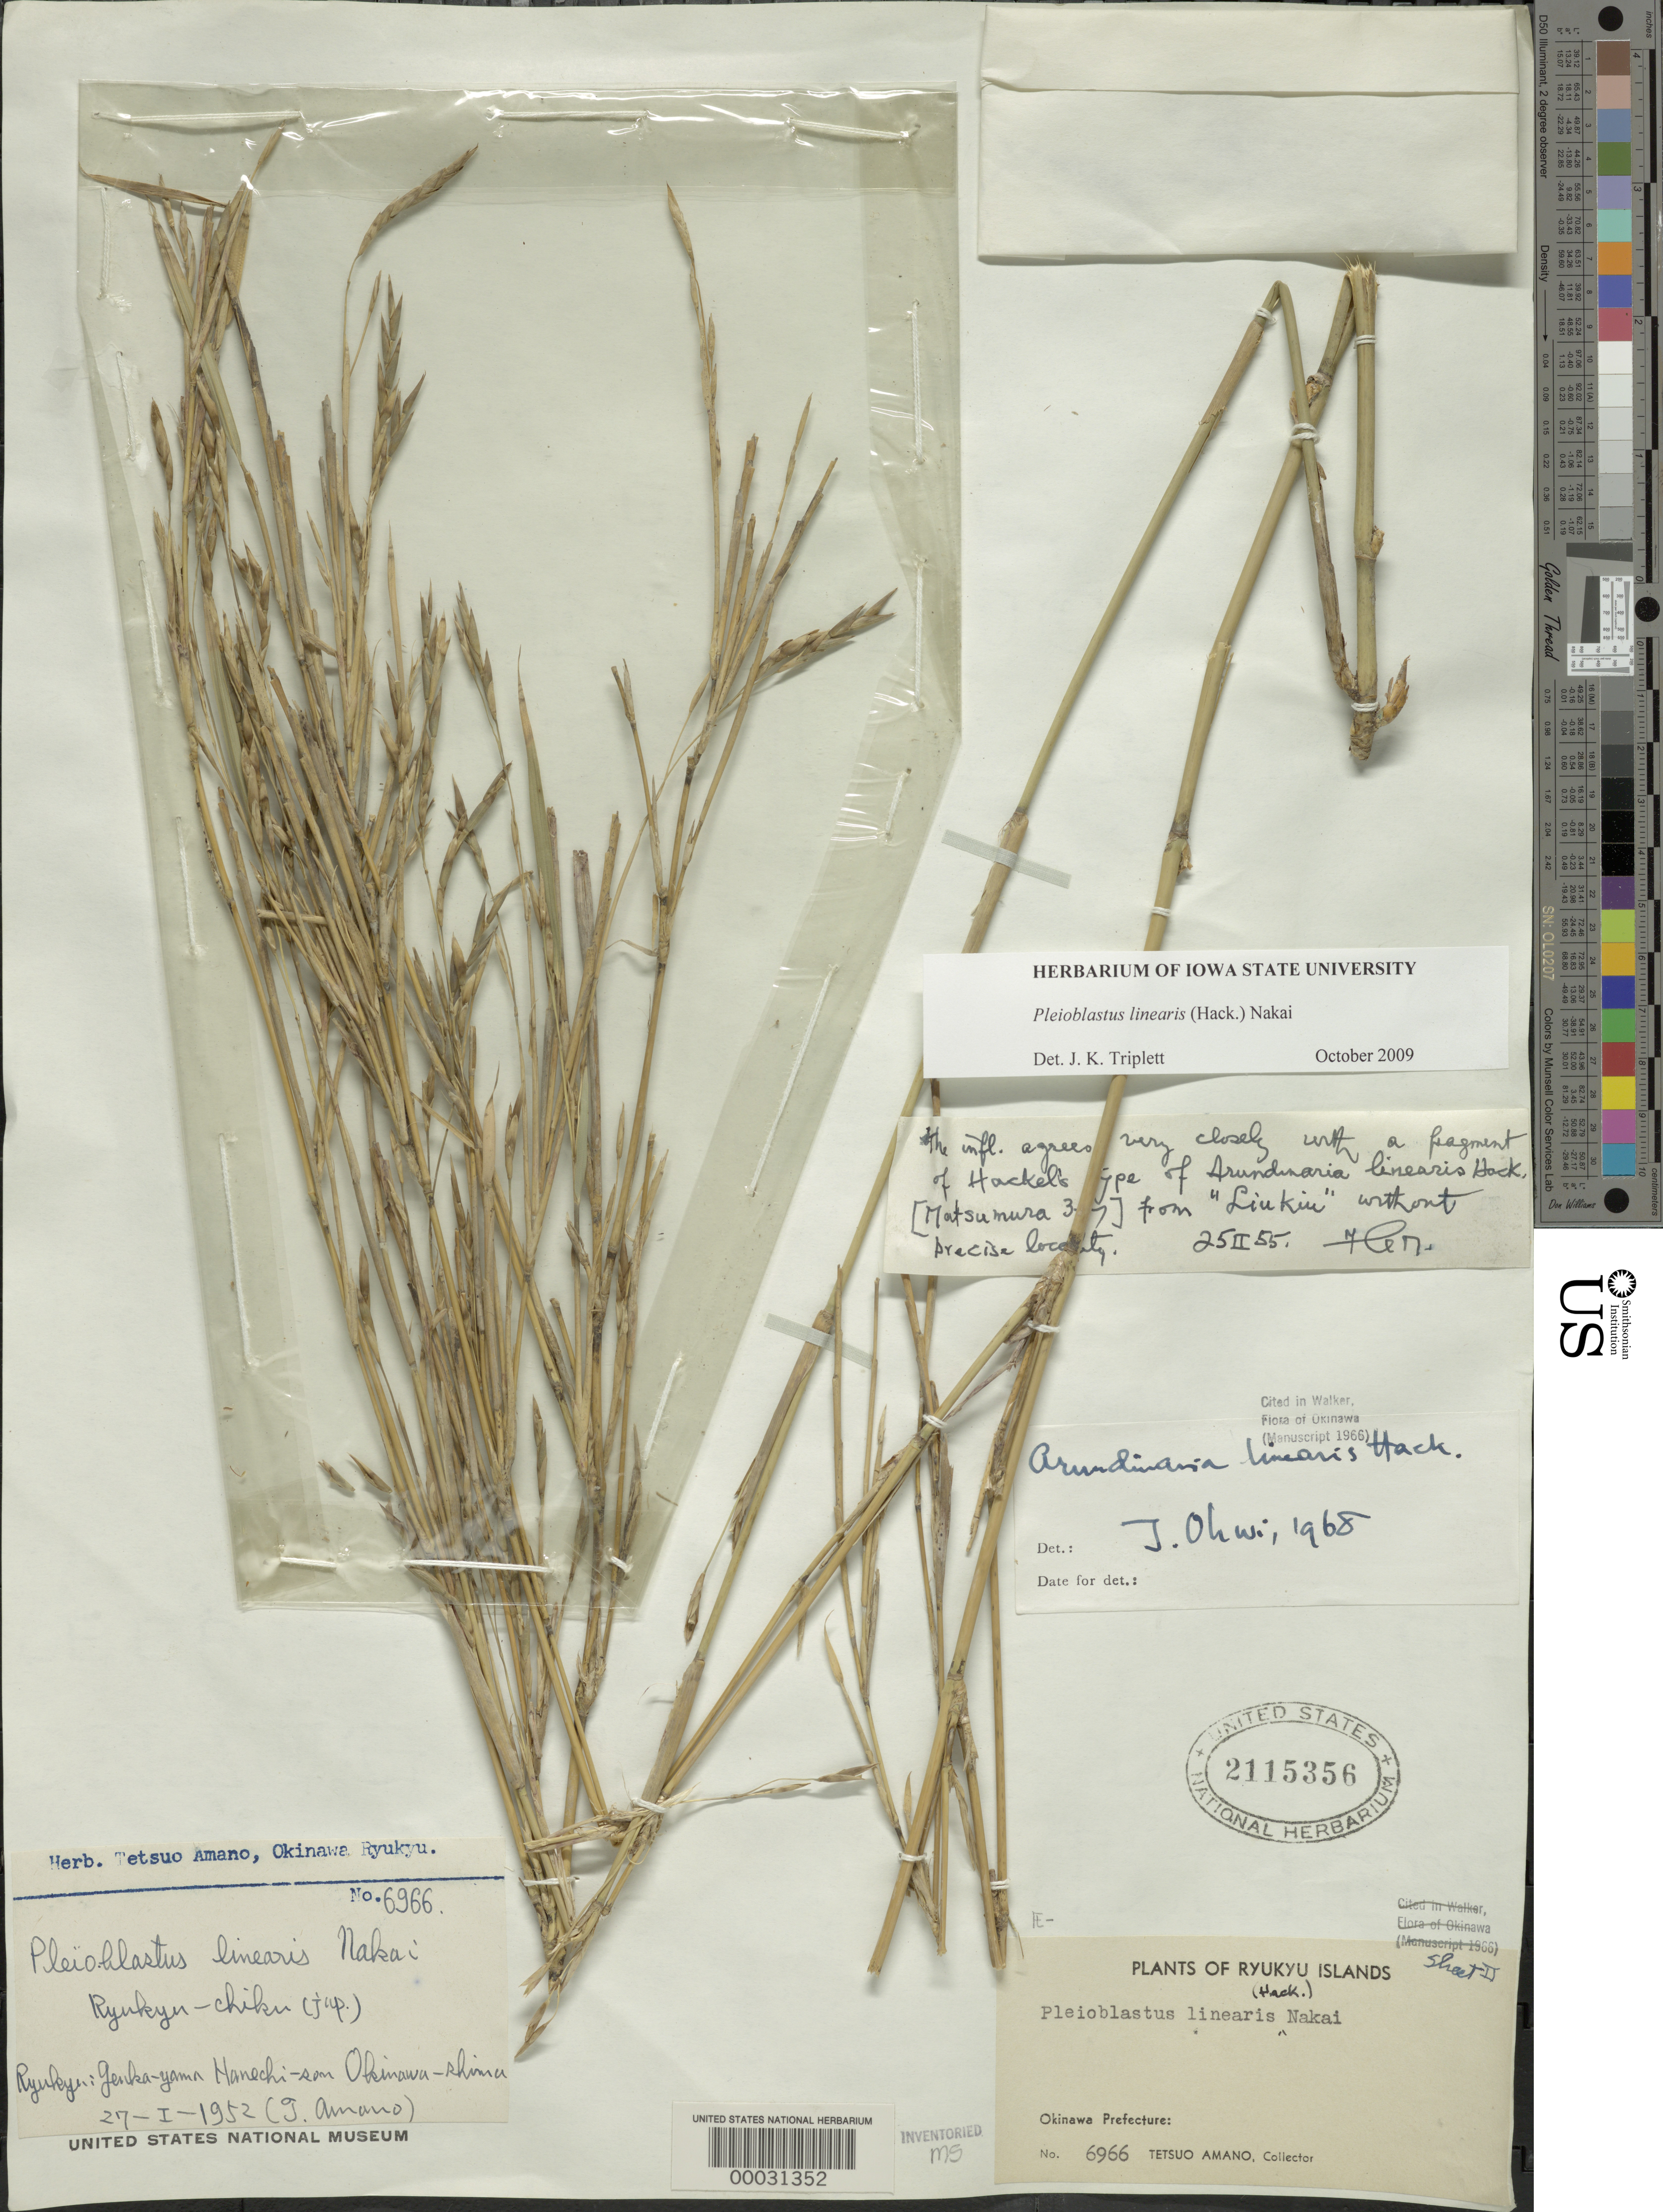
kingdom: Plantae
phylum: Tracheophyta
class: Liliopsida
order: Poales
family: Poaceae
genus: Pleioblastus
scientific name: Pleioblastus linearis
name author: (Hack.) Nakai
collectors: T. Amano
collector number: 6966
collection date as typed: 27 Jan 1952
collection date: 1952-01-27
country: Japan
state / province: Okinawa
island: Ryukyu Is.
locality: Mt. genga, hajimura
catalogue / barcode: US 2115356